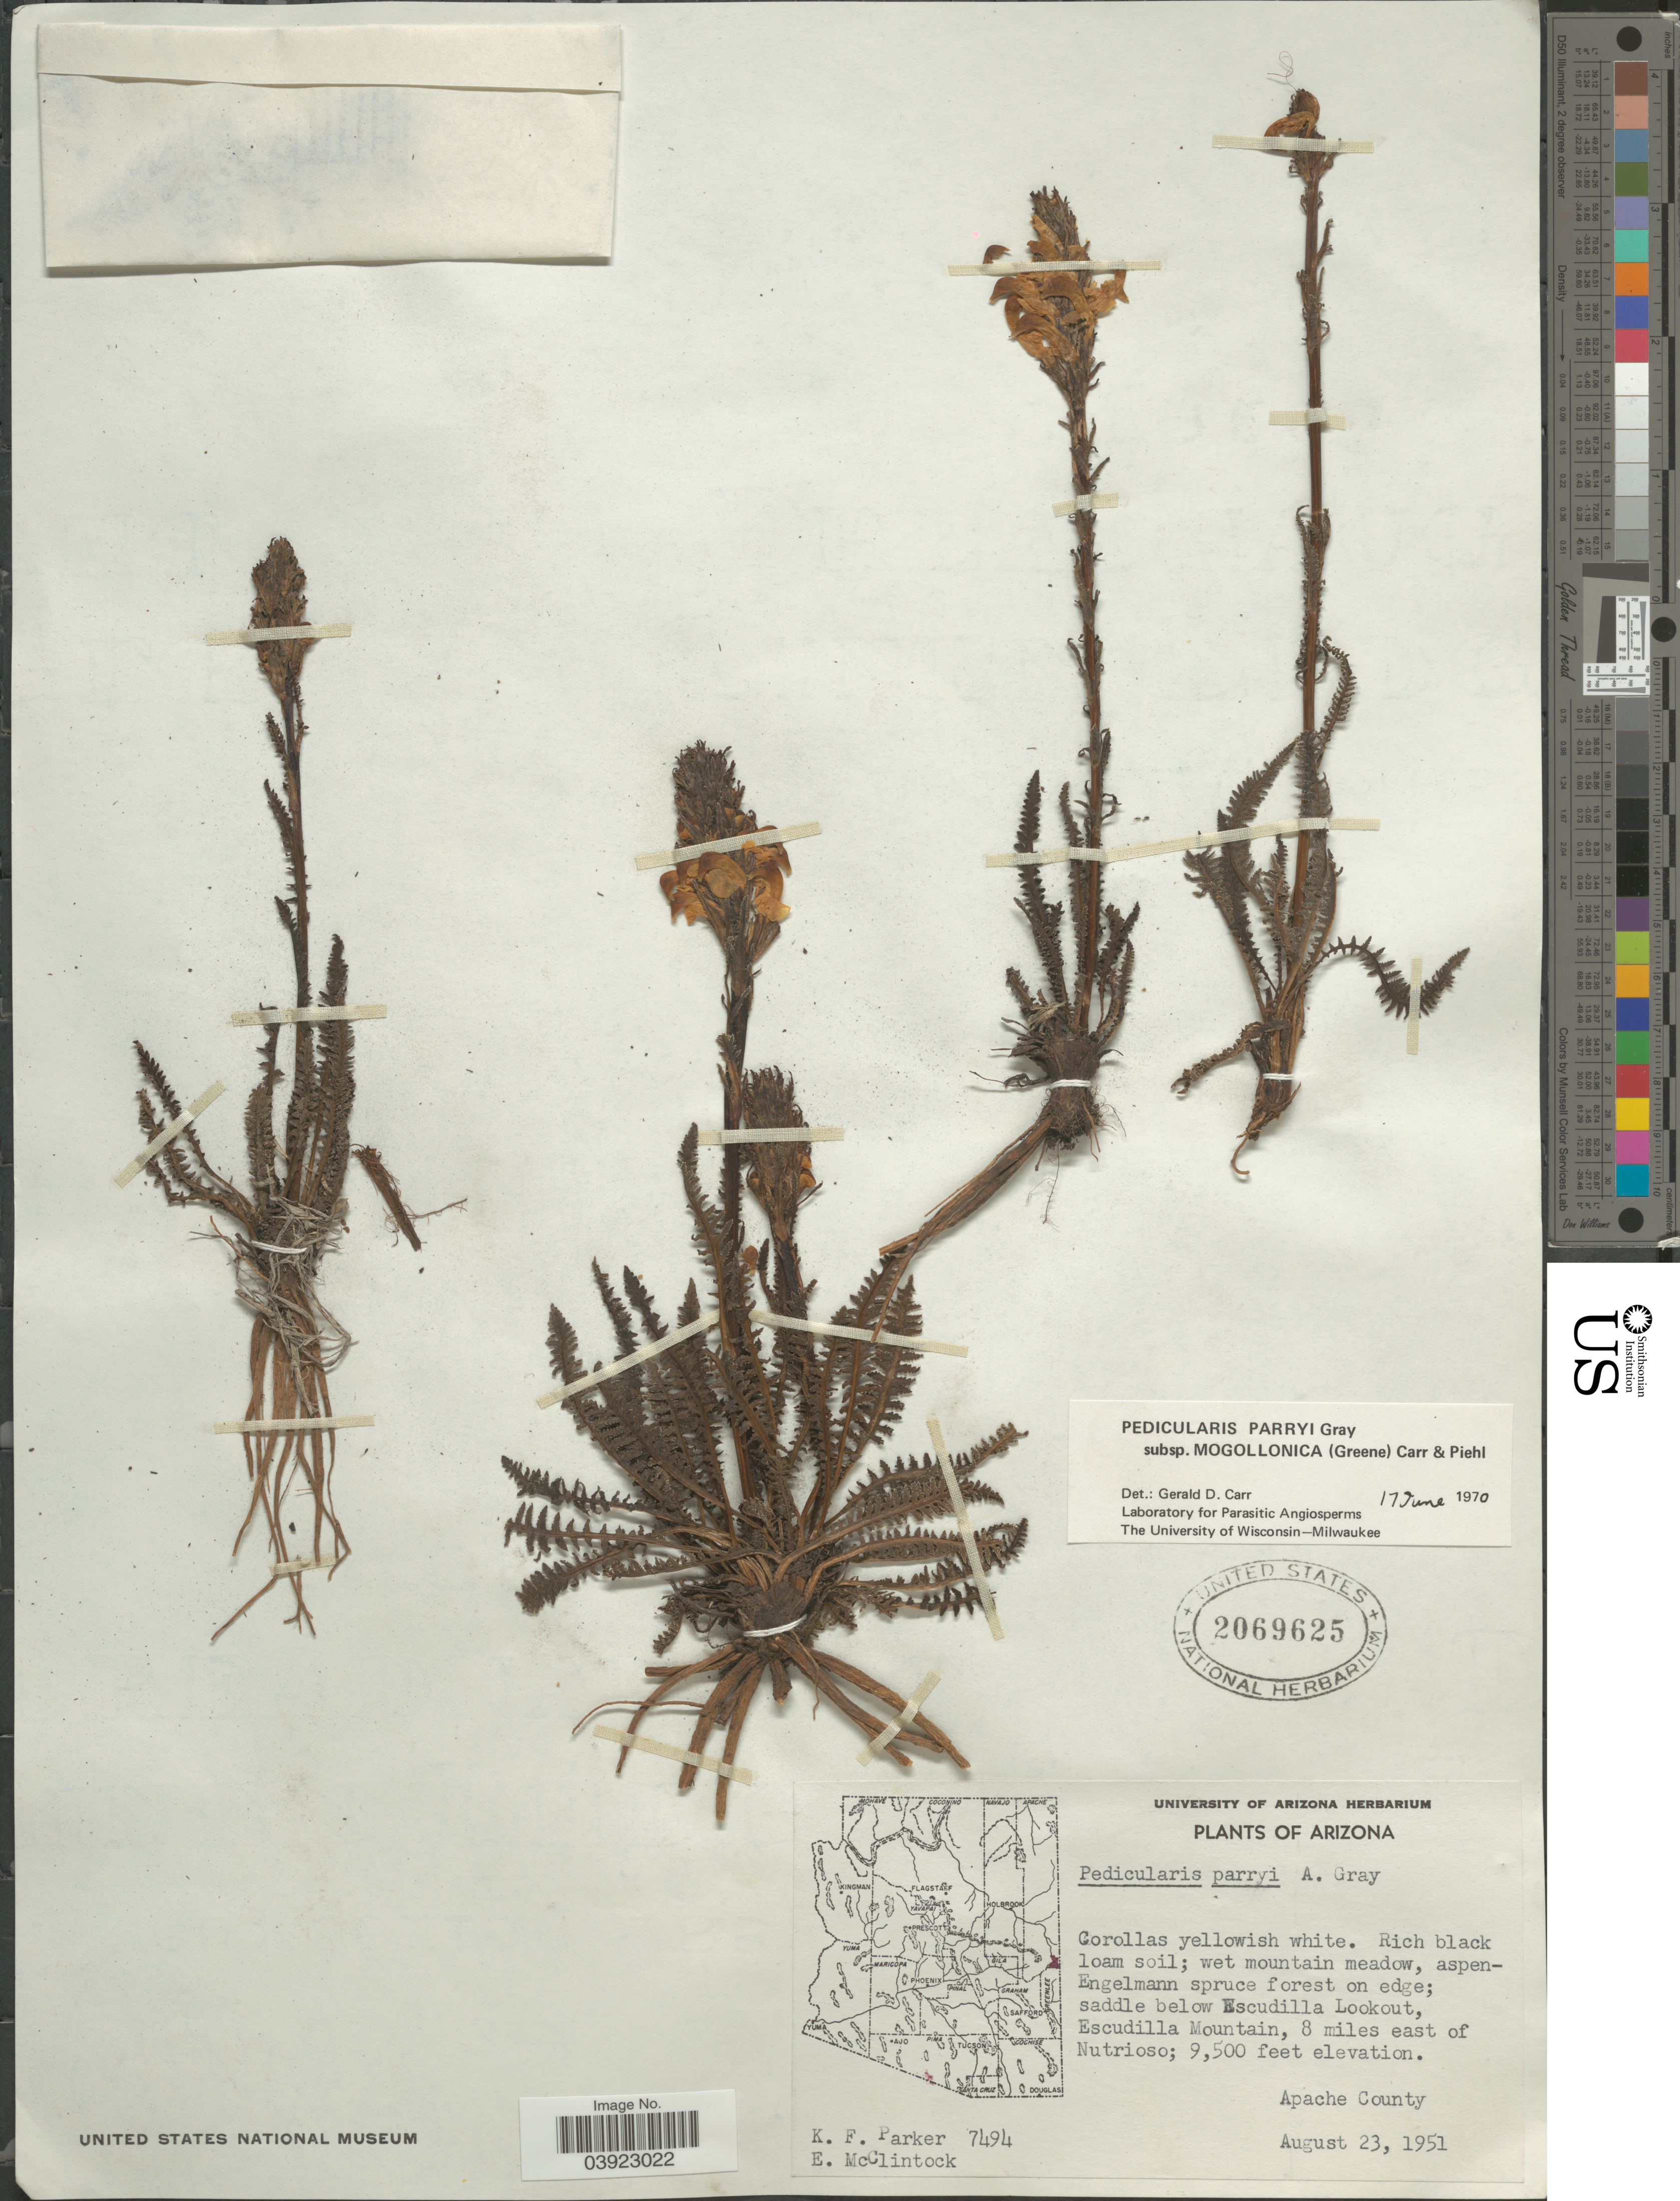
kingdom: Plantae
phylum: Tracheophyta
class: Magnoliopsida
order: Lamiales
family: Orobanchaceae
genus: Pedicularis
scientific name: Pedicularis parryi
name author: A. Gray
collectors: K. F. Parker & E. McClintock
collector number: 7494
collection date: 1951-08-23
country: United States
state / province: Arizona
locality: Engelmann spruce forest on edge; saddle below Escudilla Lookout, Escudilla Mountain, 8 miles east of Nutrioso. Apache County.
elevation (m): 2896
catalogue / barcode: US 2069625